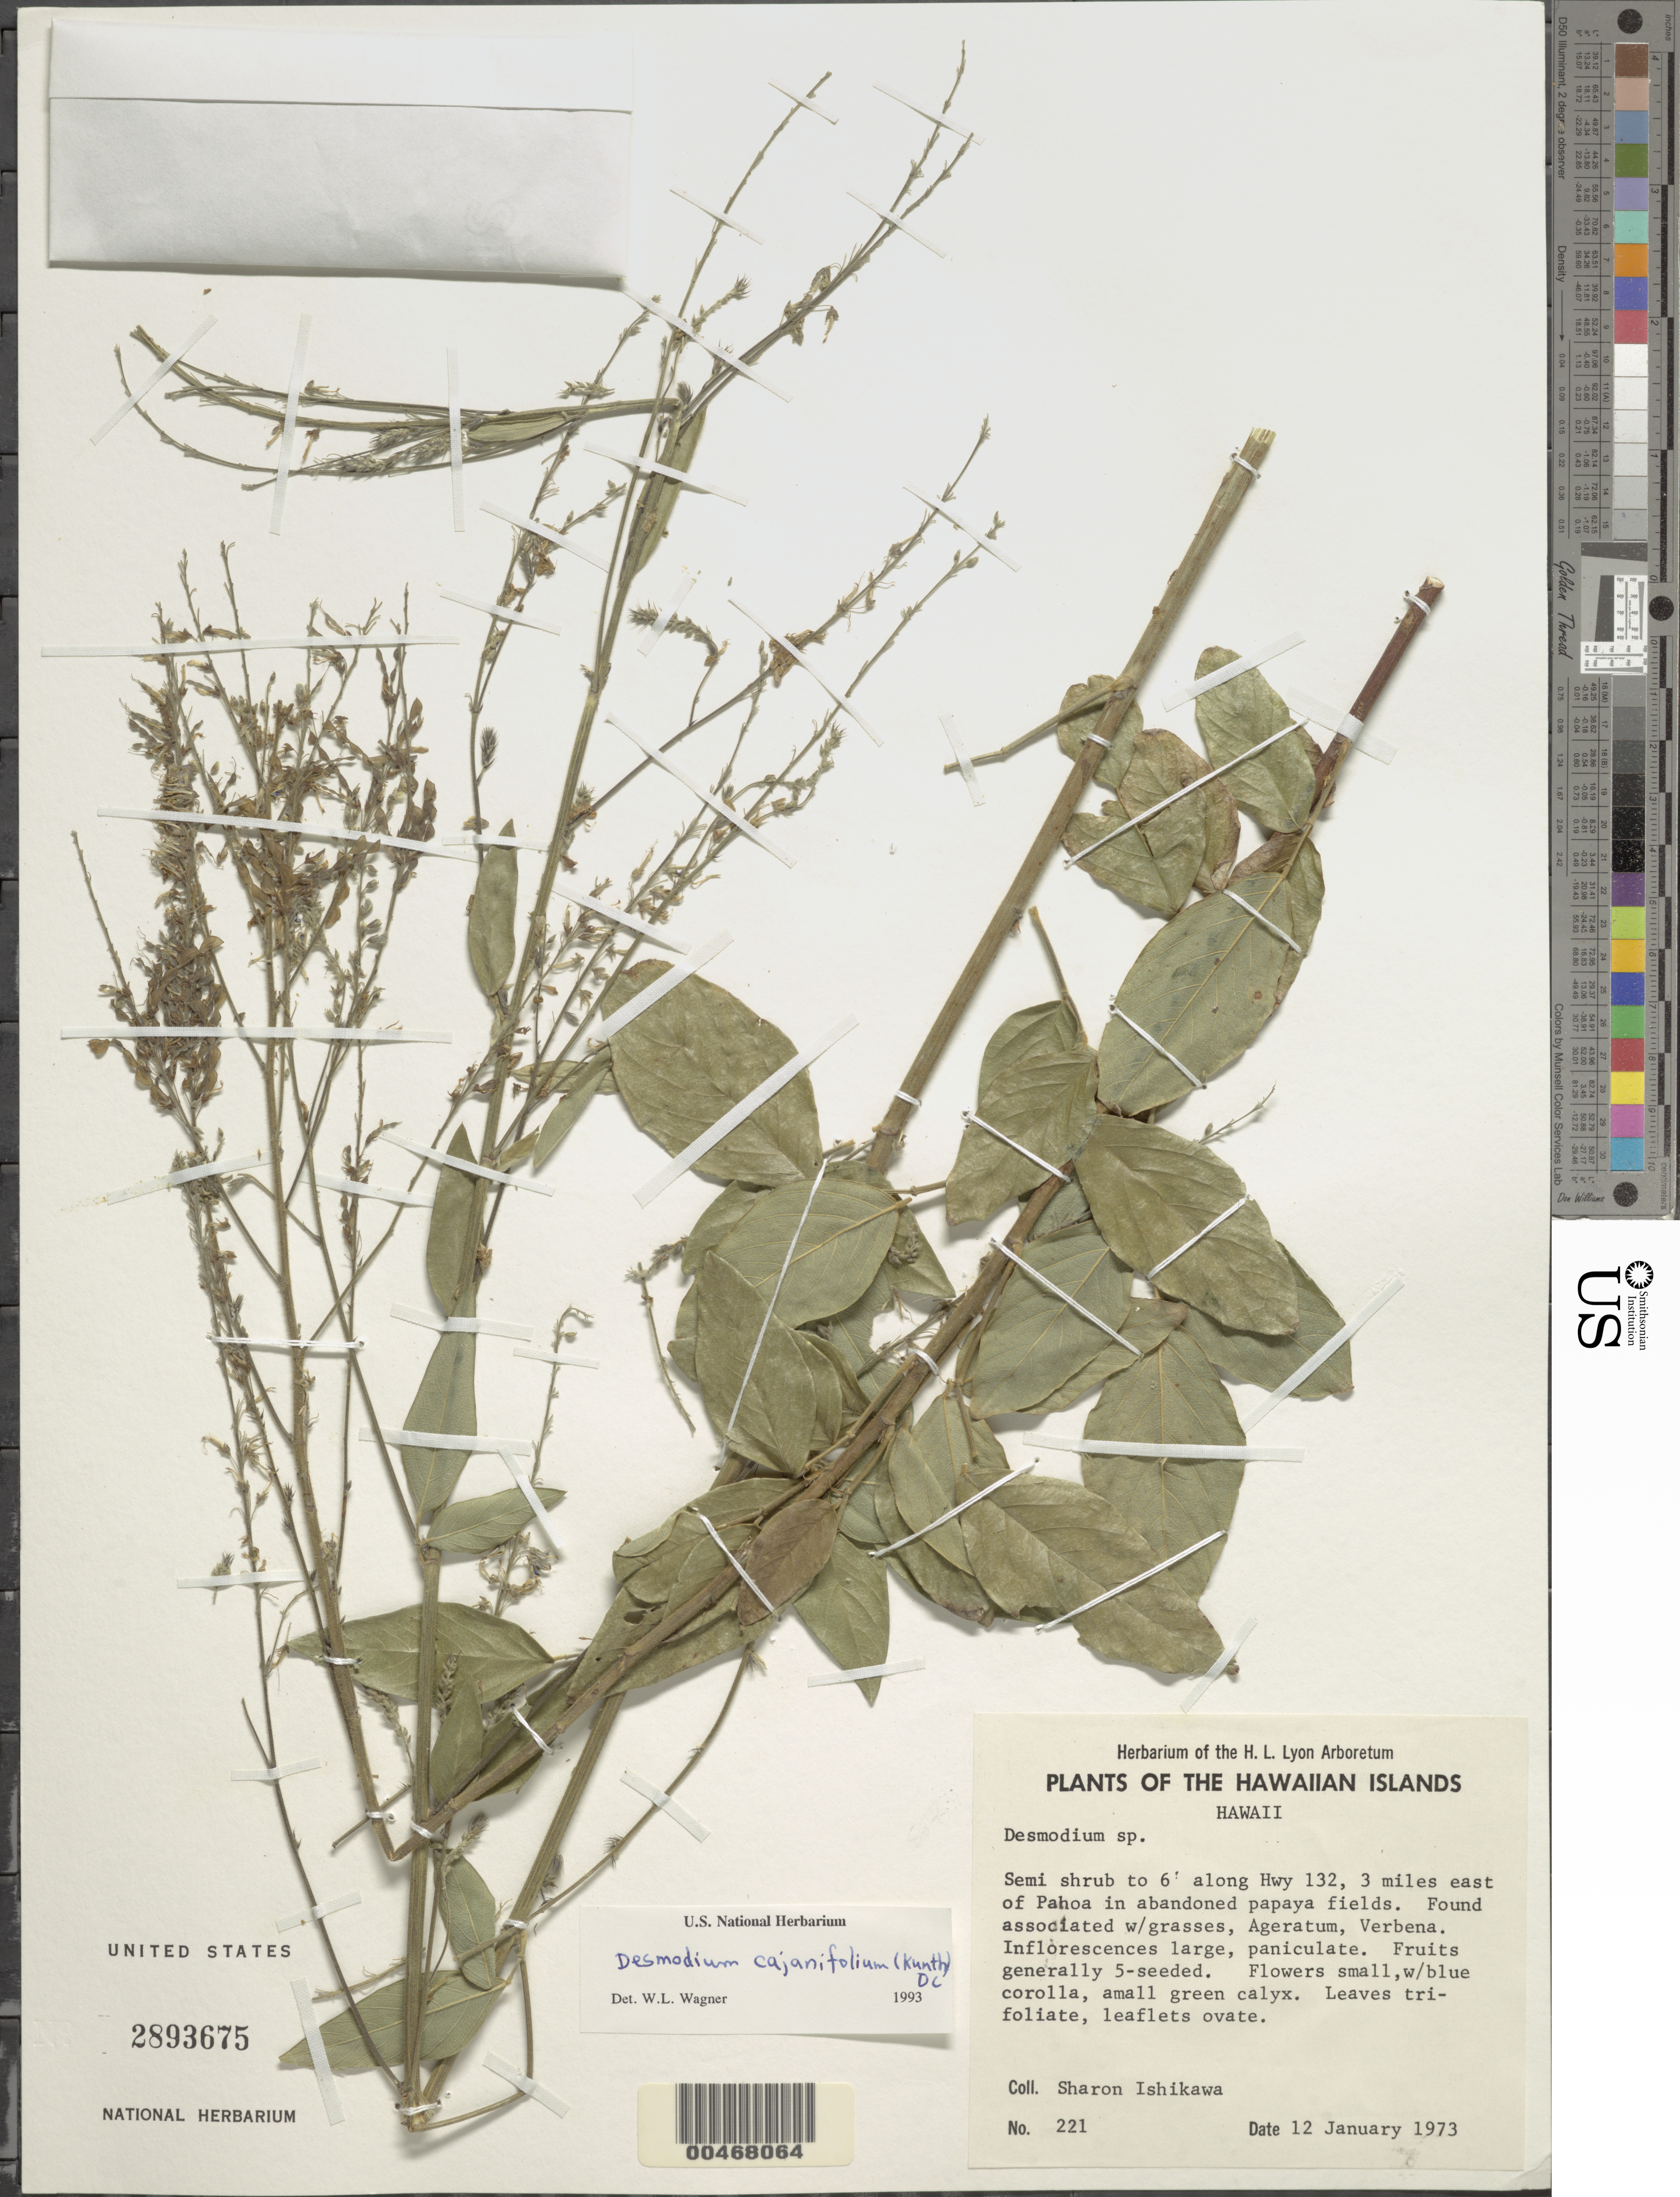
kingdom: Plantae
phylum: Tracheophyta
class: Magnoliopsida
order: Fabales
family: Fabaceae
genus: Desmodium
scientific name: Desmodium cajanifolium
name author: (Kunth) DC.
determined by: Wagner, W. L., (BOT), Smithsonian Institution - National Museum of Natural History (UNITED STATES)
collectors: S. S. Ishikawa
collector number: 221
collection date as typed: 12 Jan 1973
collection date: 1973-01-12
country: United States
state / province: Hawaii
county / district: Hawaii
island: Hawaii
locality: along Hwy 132, 3 miles east of Pahoa in abandoned papaya fields.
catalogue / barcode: US 2893675